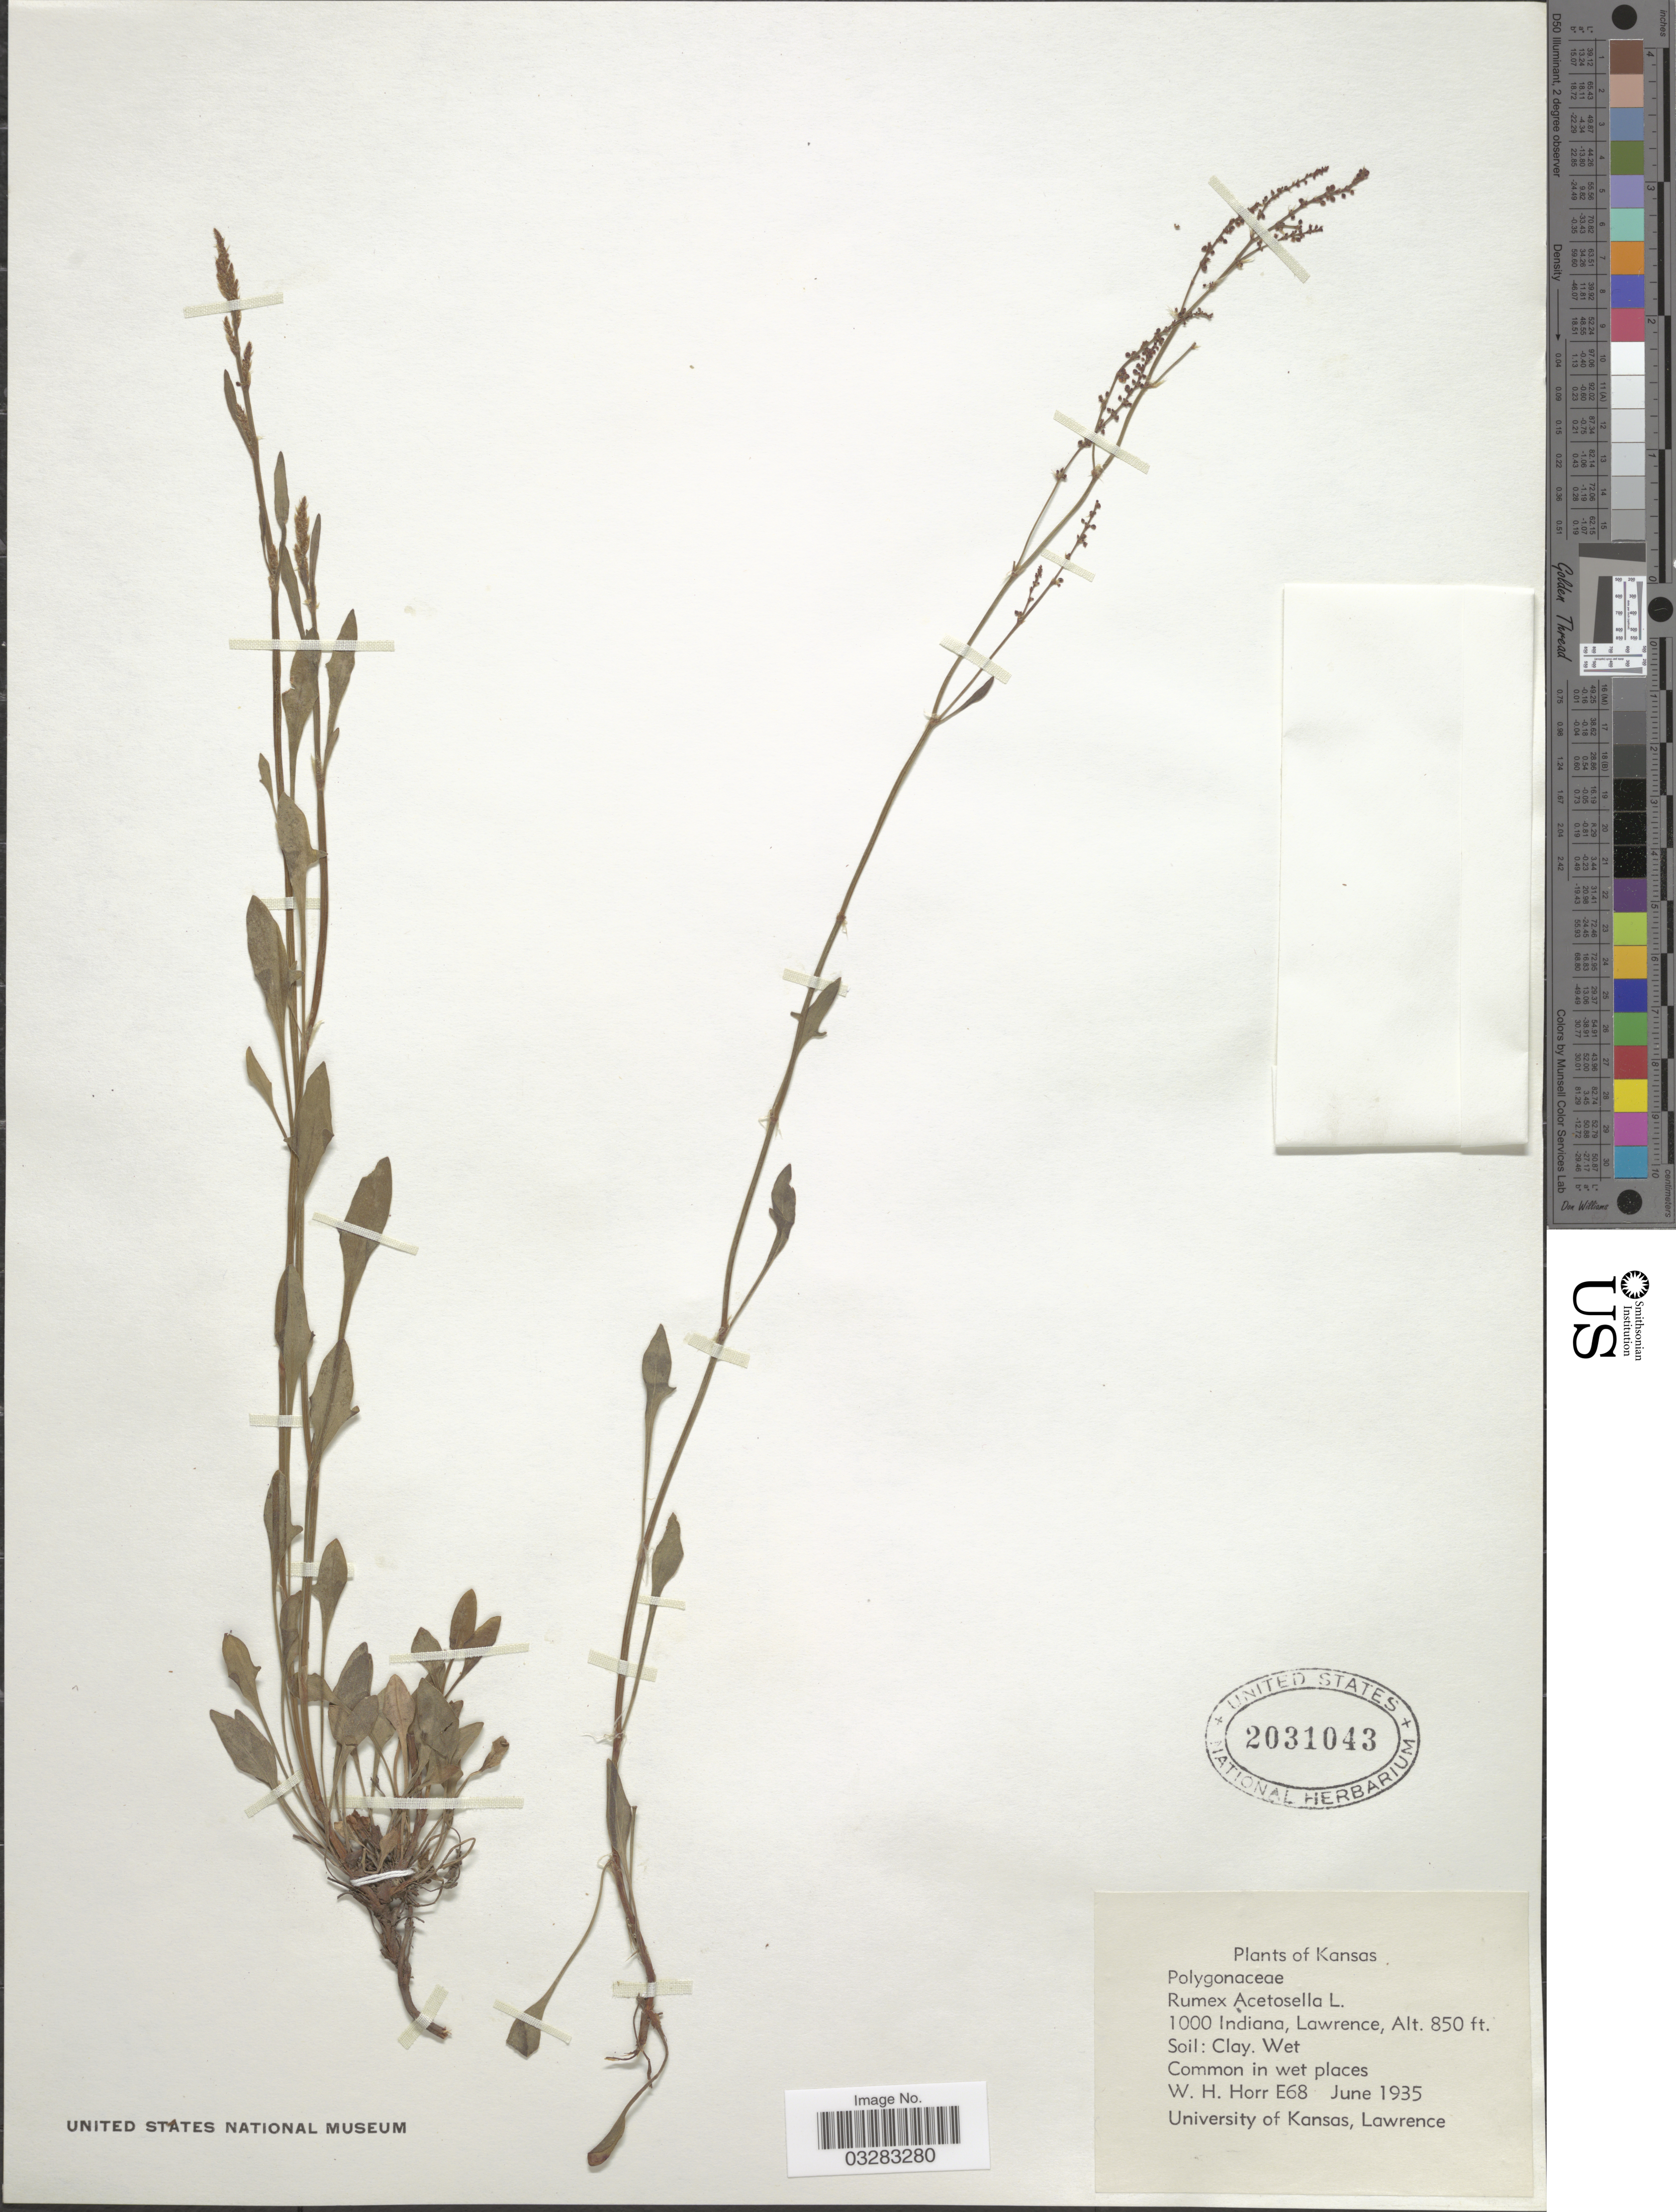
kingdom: Plantae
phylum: Tracheophyta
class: Magnoliopsida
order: Caryophyllales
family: Polygonaceae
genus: Rumex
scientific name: Rumex acetosella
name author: L.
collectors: W. H. Horr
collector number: E68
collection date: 1935-06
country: United States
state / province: Kansas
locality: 1000 Indiana, Lawrence.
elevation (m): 259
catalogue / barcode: US 2031043